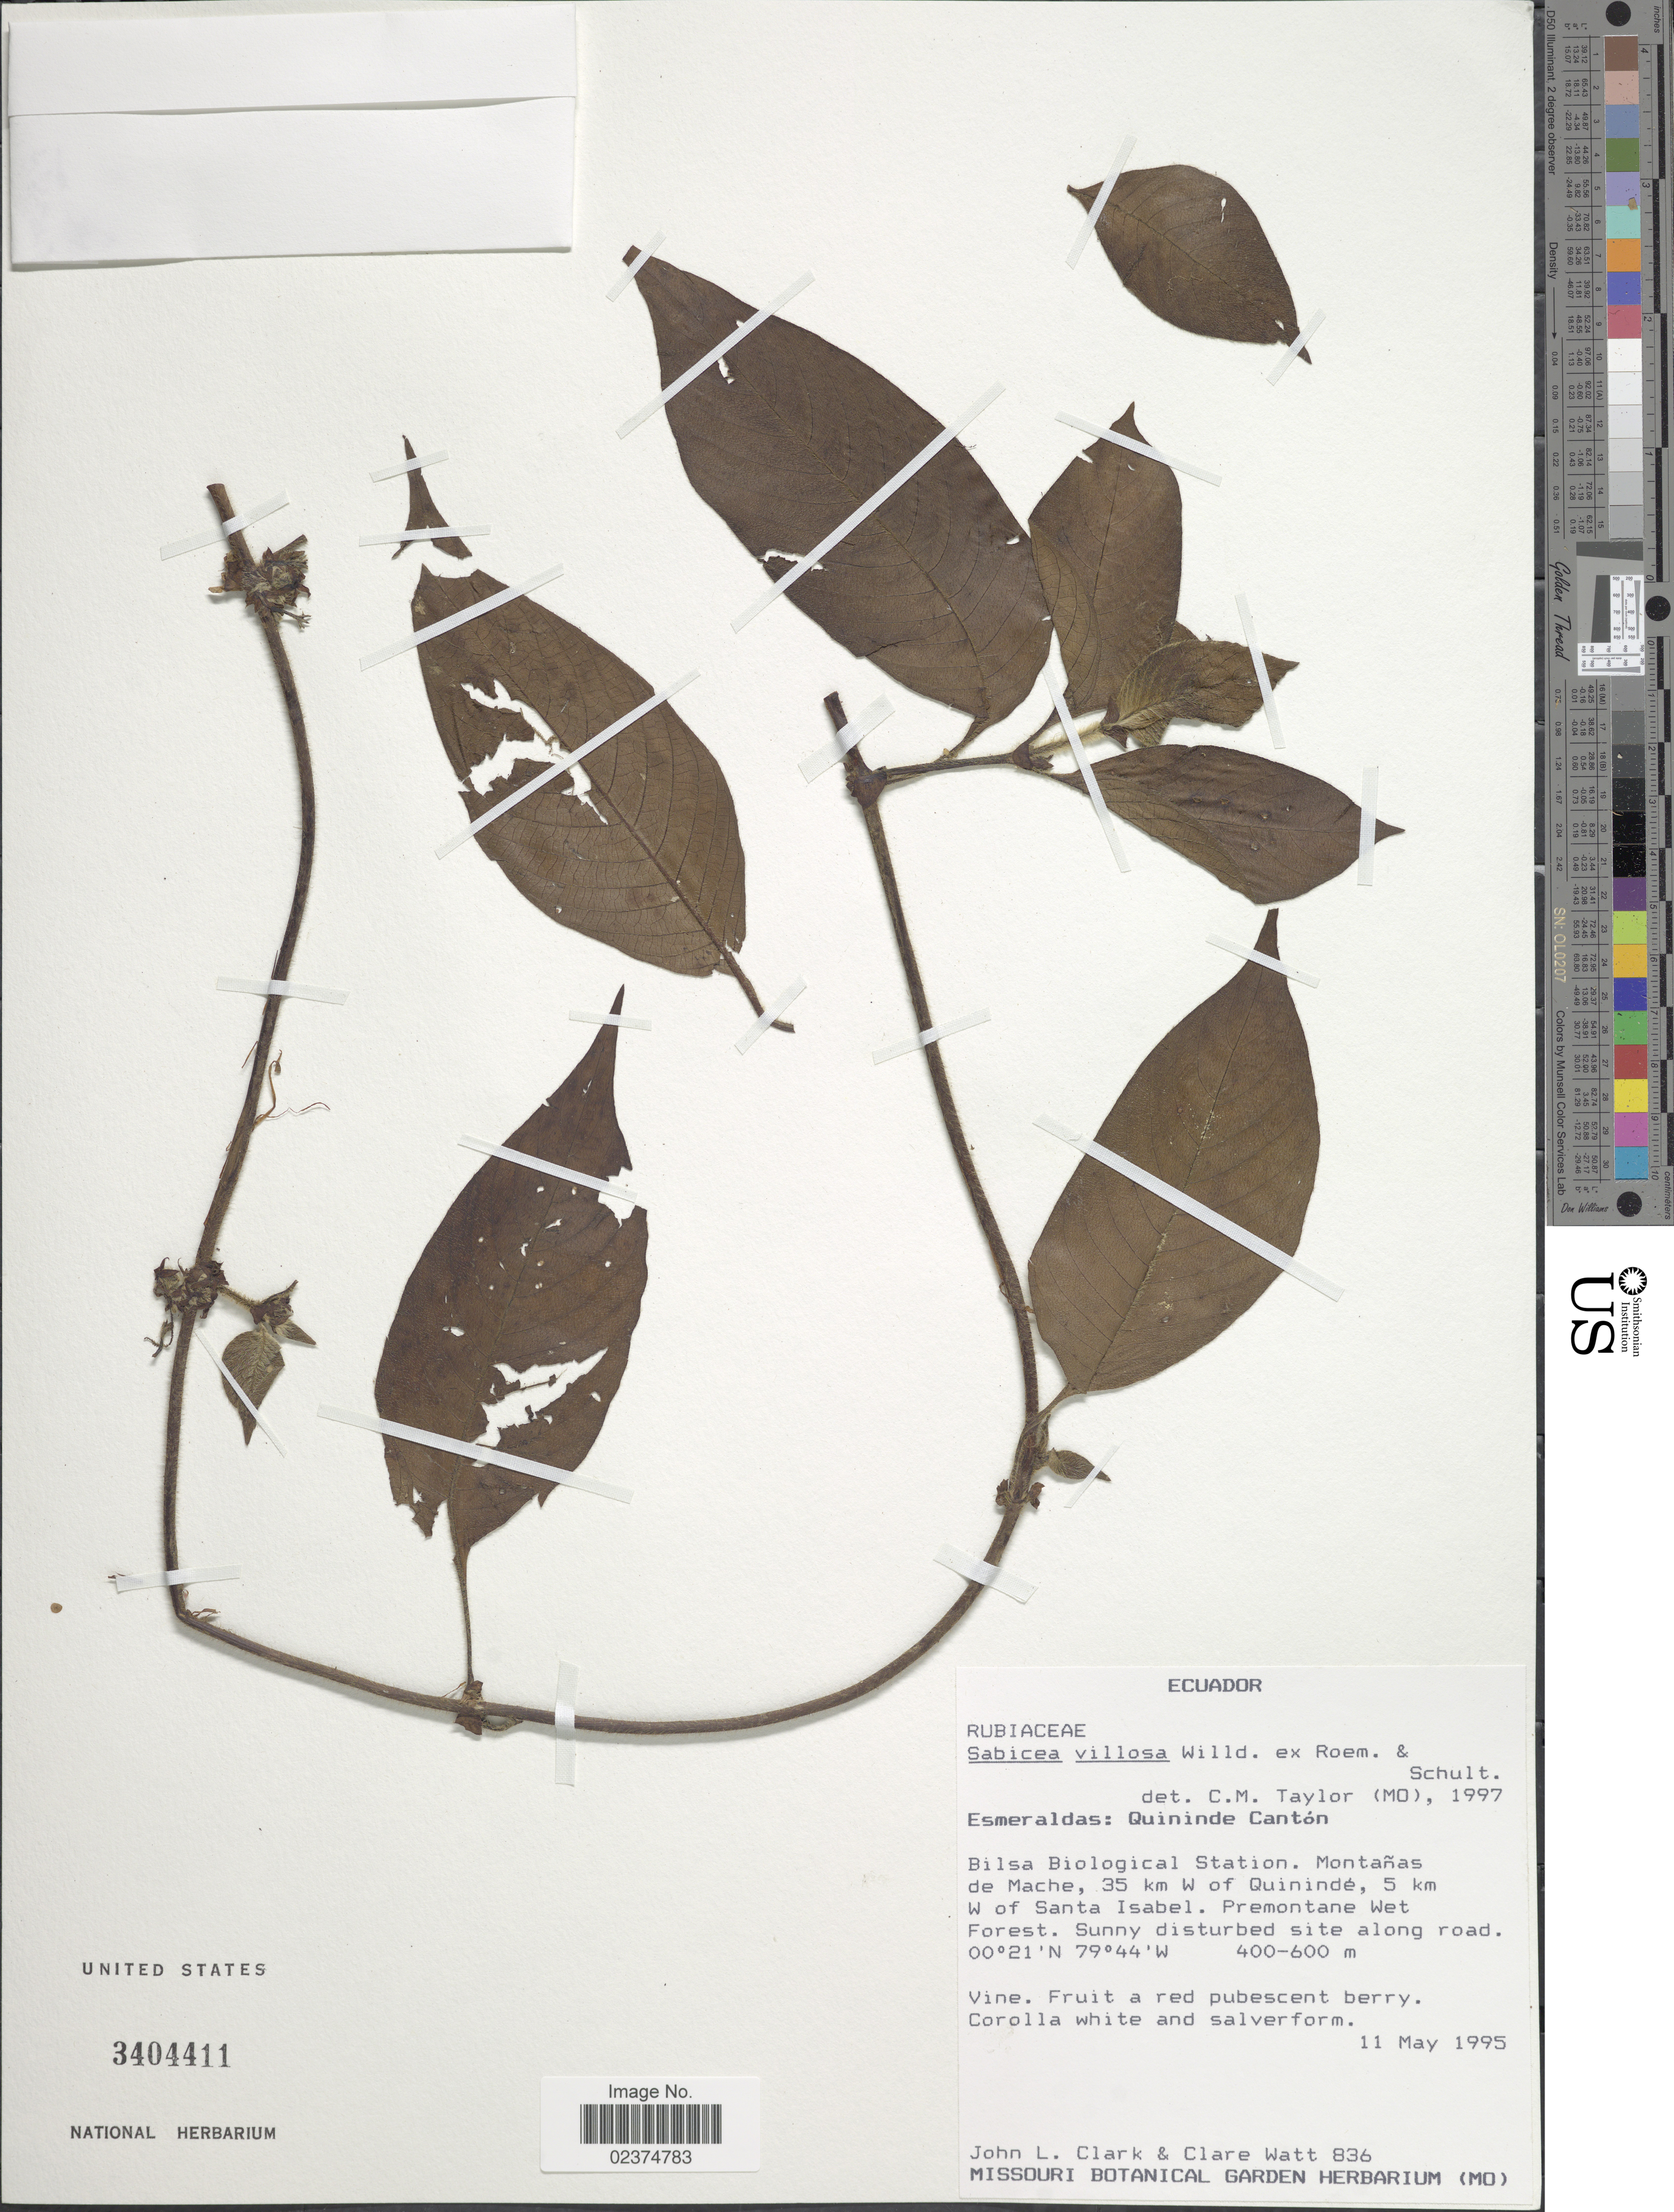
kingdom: Plantae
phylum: Tracheophyta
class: Magnoliopsida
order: Gentianales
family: Rubiaceae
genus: Sabicea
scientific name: Sabicea villosa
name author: Willd. ex Roem. & Schult.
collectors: J. L. Clark & C. Watt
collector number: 836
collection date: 1995-05-11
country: Ecuador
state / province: Esmeraldas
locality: Quininde Canton. Bilsa Biological Station. Montanas de Mache, 35 km W of Quininde, 5 km W of Santa Isabel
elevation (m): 400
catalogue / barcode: US 3404411